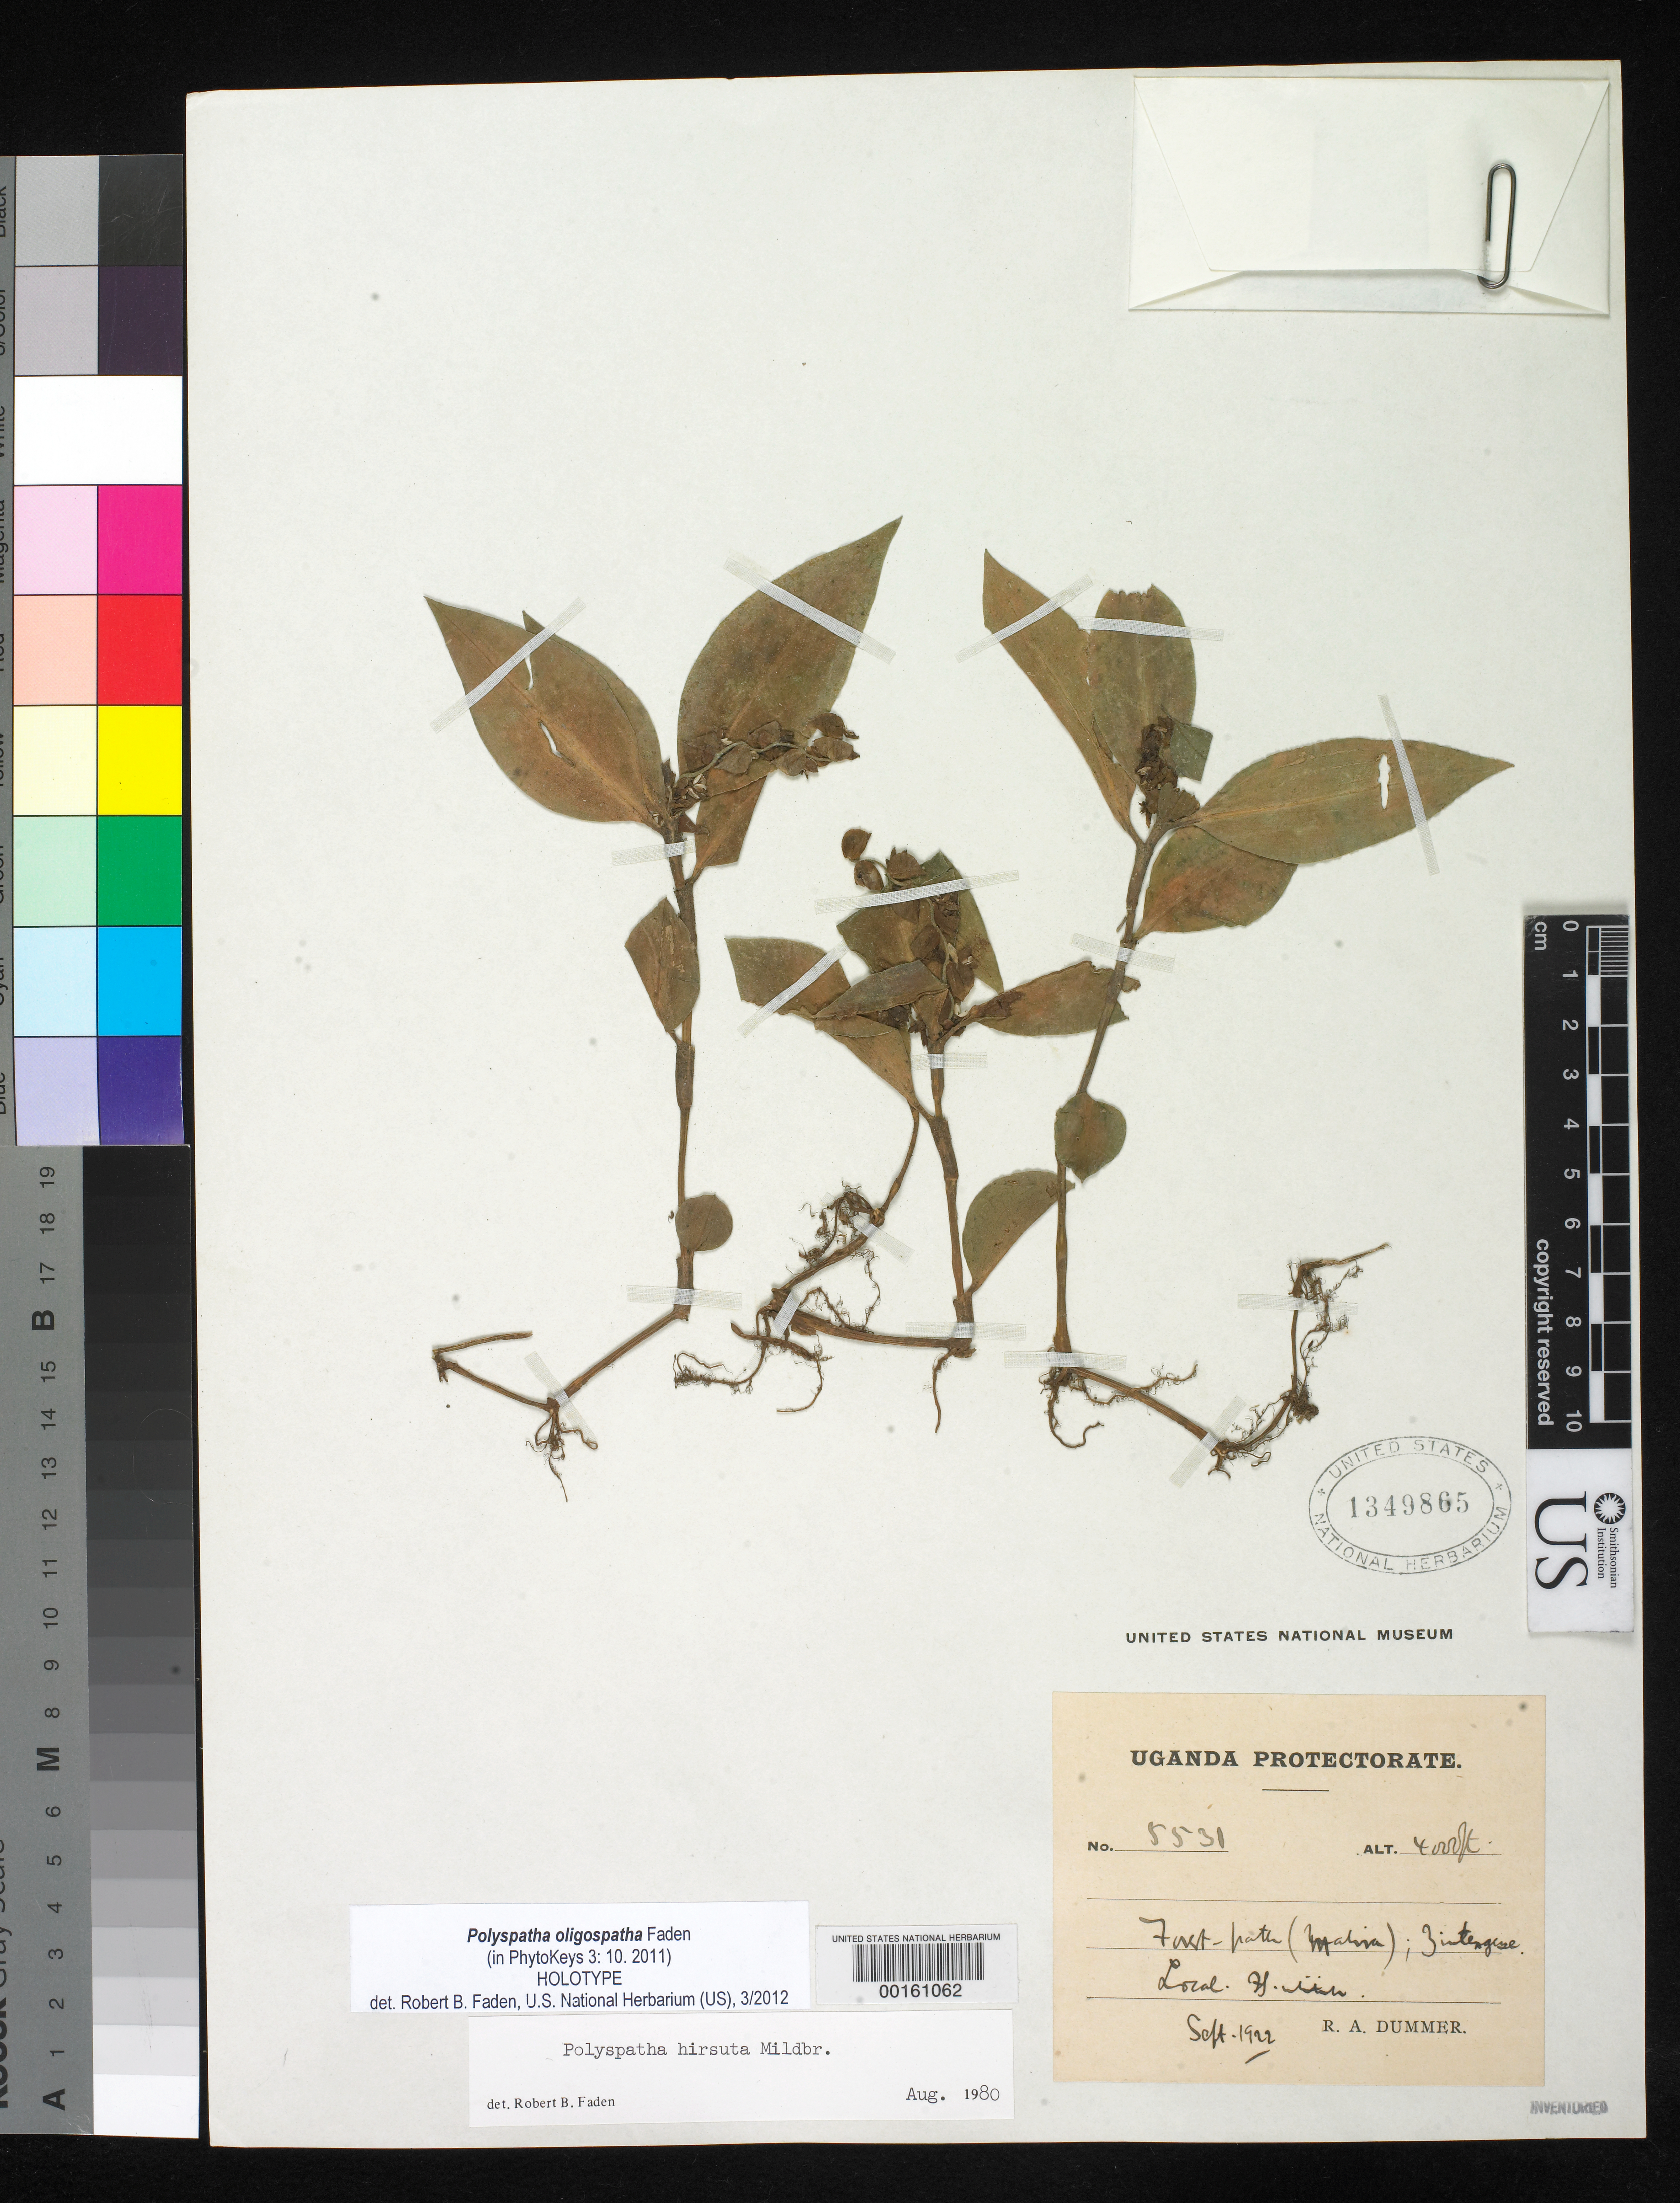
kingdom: Plantae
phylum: Tracheophyta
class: Liliopsida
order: Commelinales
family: Commelinaceae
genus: Polyspatha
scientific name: Polyspatha oligospatha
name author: Faden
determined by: Faden, Robert B., (US), Smithsonian Institution - National Museum of Natural History (UNITED STATES)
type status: Holotype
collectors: R. Dümmer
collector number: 5531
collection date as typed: Sep 1922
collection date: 1922-09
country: Uganda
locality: Malina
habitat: Forest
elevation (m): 122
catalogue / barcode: US 1349865